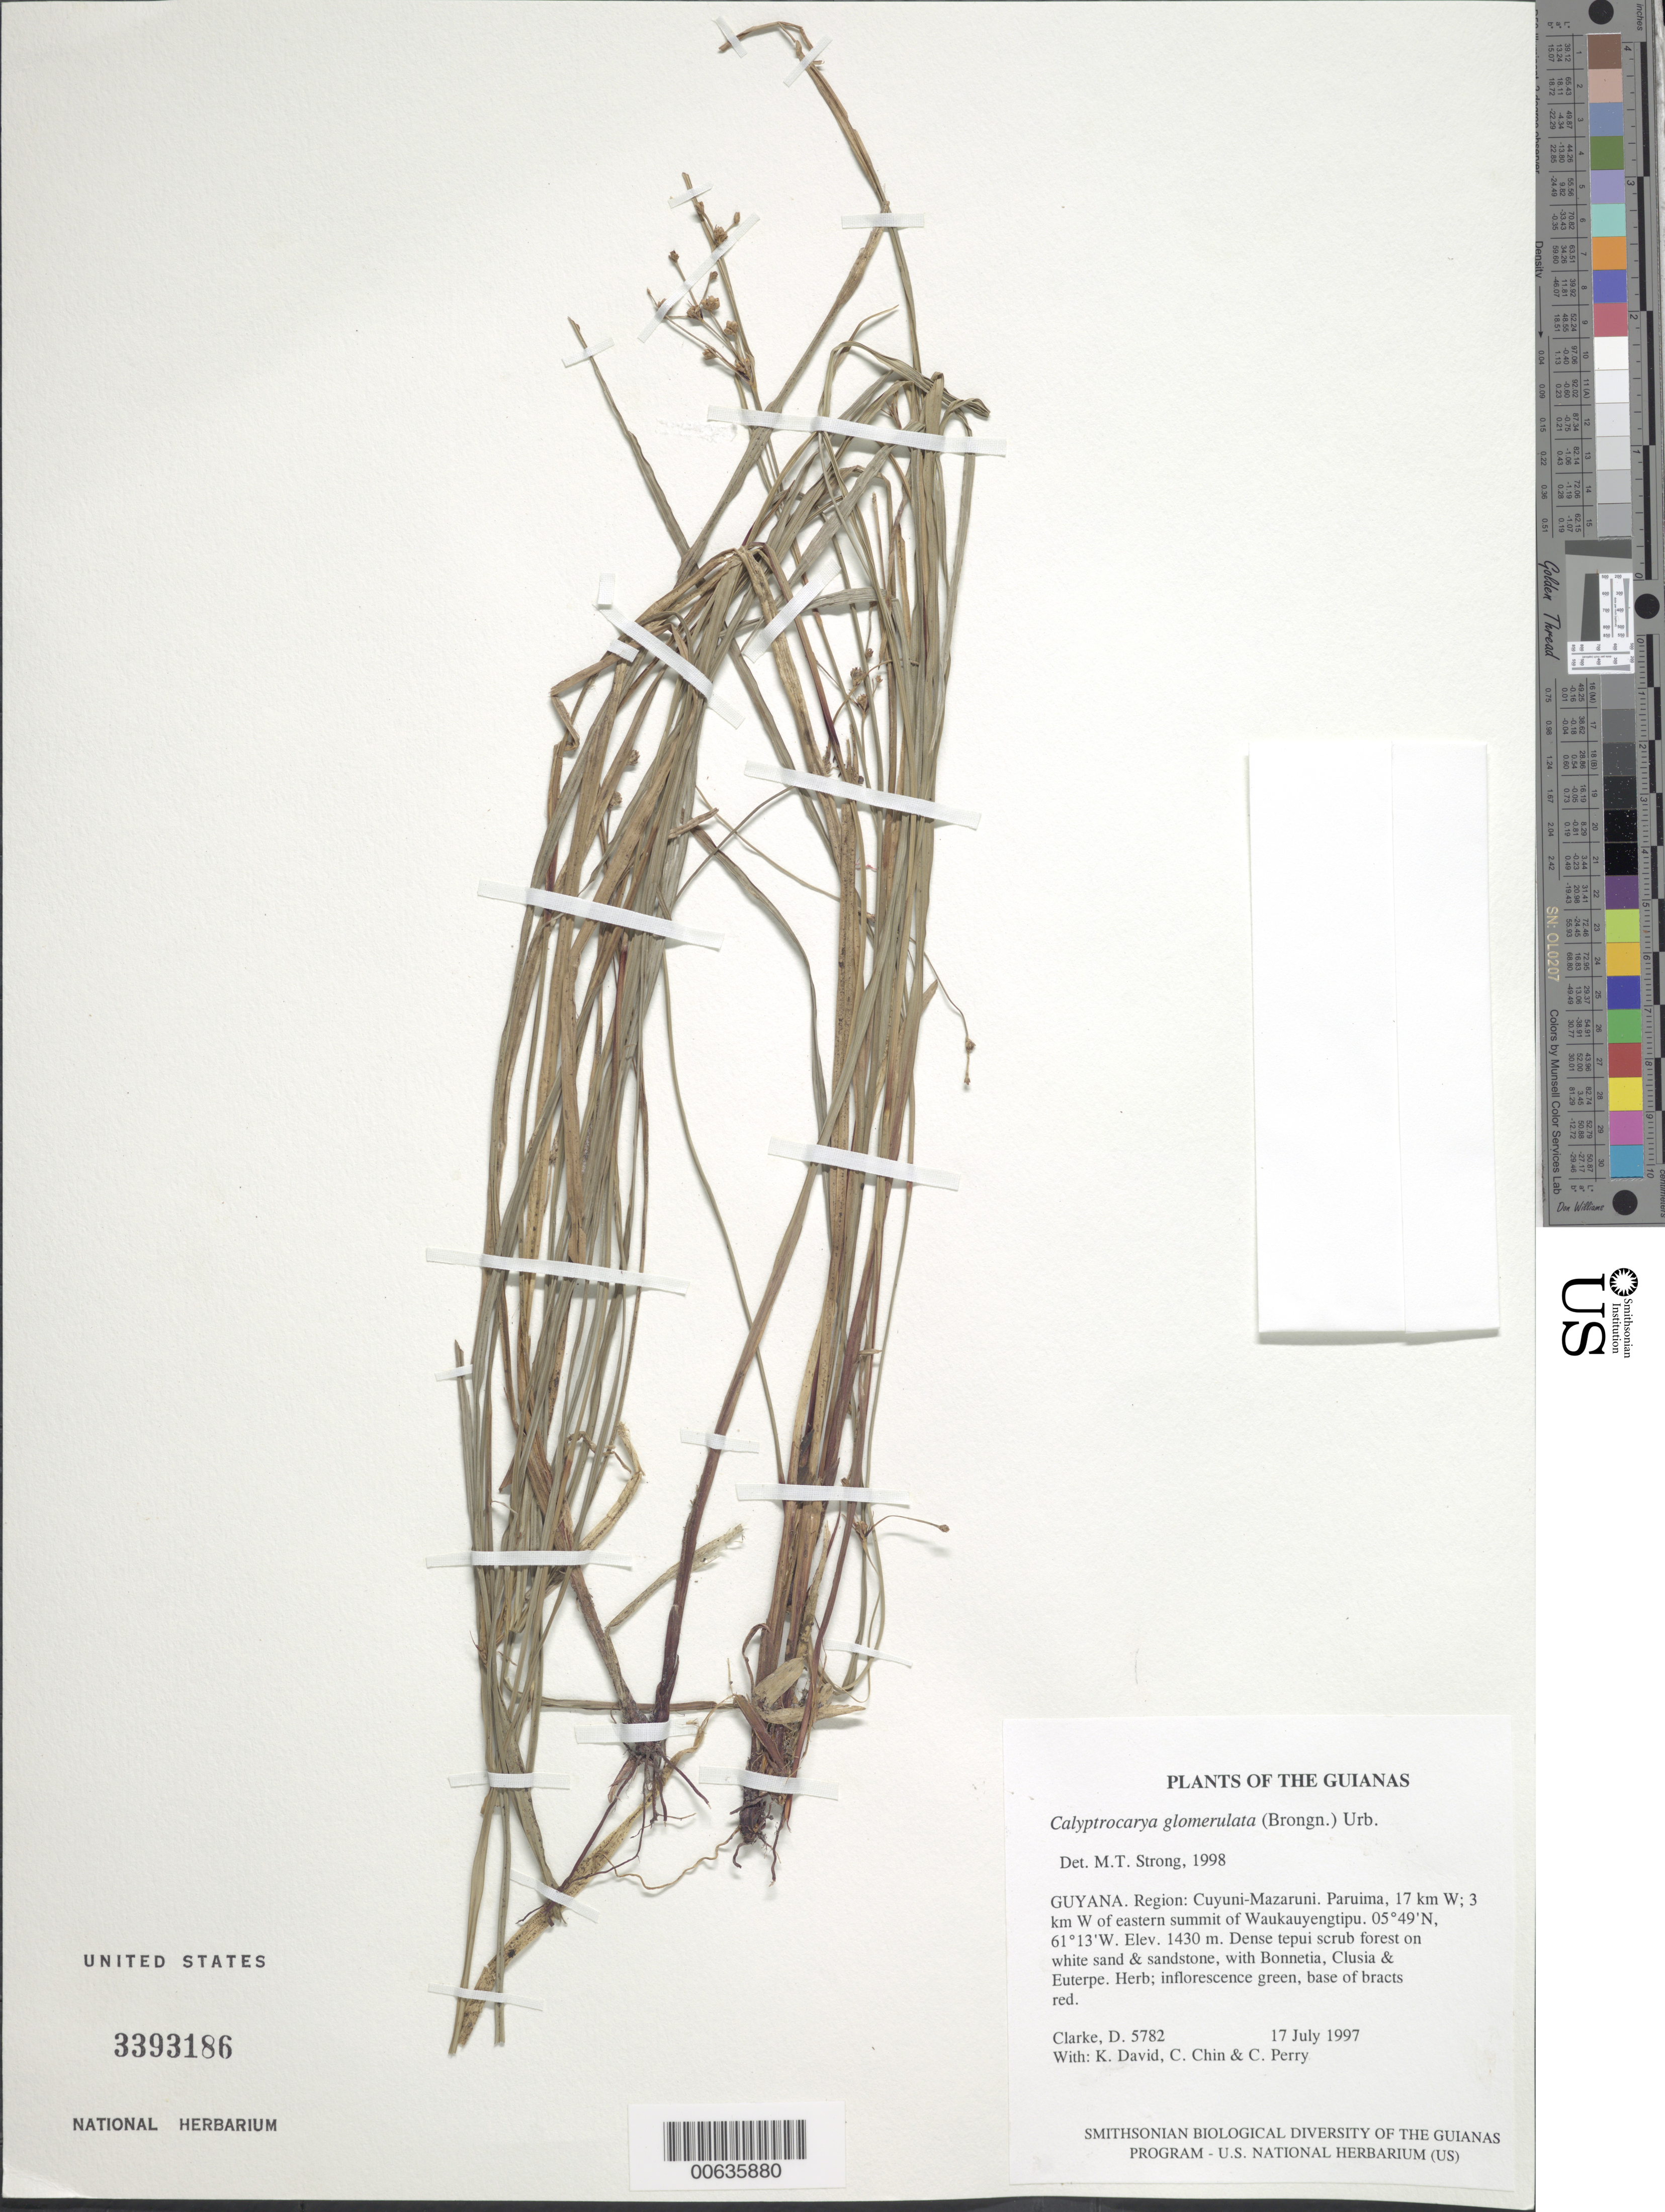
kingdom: Plantae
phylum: Tracheophyta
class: Liliopsida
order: Poales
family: Cyperaceae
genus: Calyptrocarya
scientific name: Calyptrocarya glomerulata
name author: (Brongn.) Urb.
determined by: Strong, M. T., (US), Smithsonian Institution - National Museum of Natural History (UNITED STATES)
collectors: H. D. Clarke, K. David, C. Chin & C. Perry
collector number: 5782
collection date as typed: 17 July 1997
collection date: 1997-07-17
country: Guyana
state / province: Cuyuni-Mazaruni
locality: Paruima, 17 km W; 3 km W of eastern summit of Waukauyengtipu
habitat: Dense tepui scrub forest on white sand & sandstone, with Bonnetia, Clusia & Euterpe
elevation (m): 1430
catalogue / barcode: US 3393186